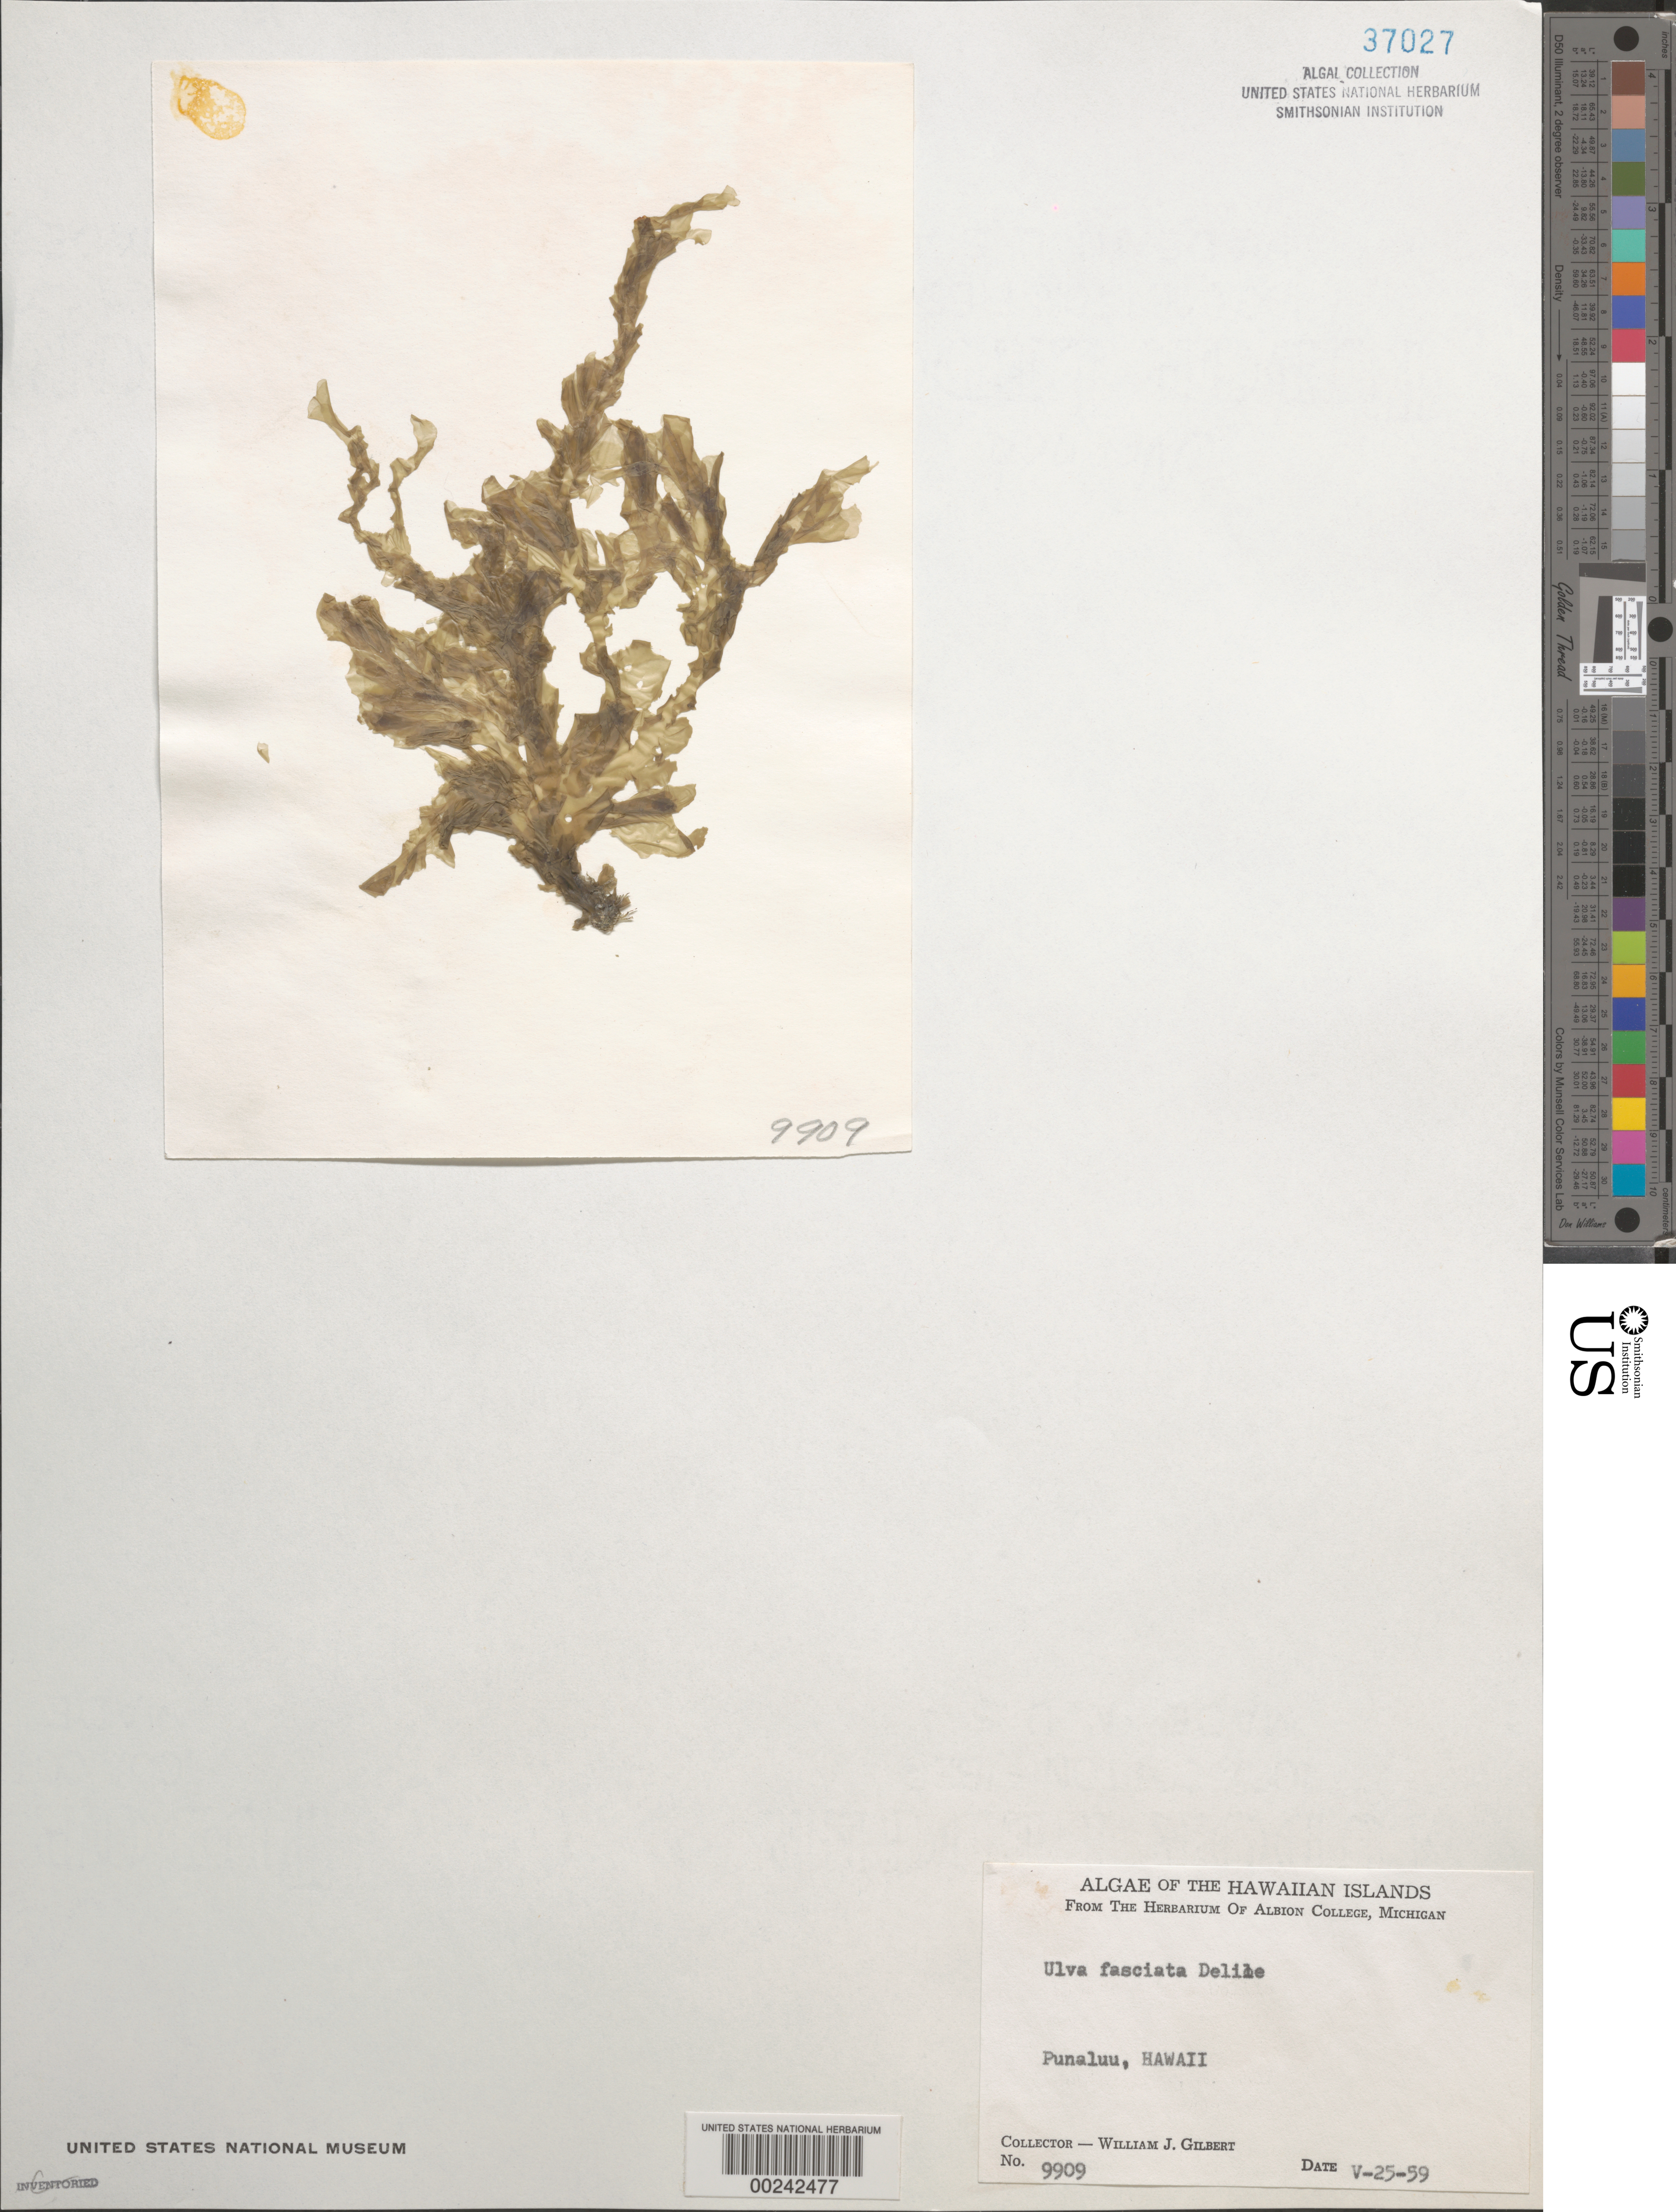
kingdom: Plantae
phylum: Chlorophyta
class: Ulvophyceae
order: Ulvales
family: Ulvaceae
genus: Ulva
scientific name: Ulva lactuca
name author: L.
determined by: Algae name updating Project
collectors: W. J. Gilbert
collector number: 9909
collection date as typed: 25 May 1959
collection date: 1959-05-25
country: United States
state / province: Hawaii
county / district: Hawaii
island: Hawaii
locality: Punaluu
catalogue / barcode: US 37027